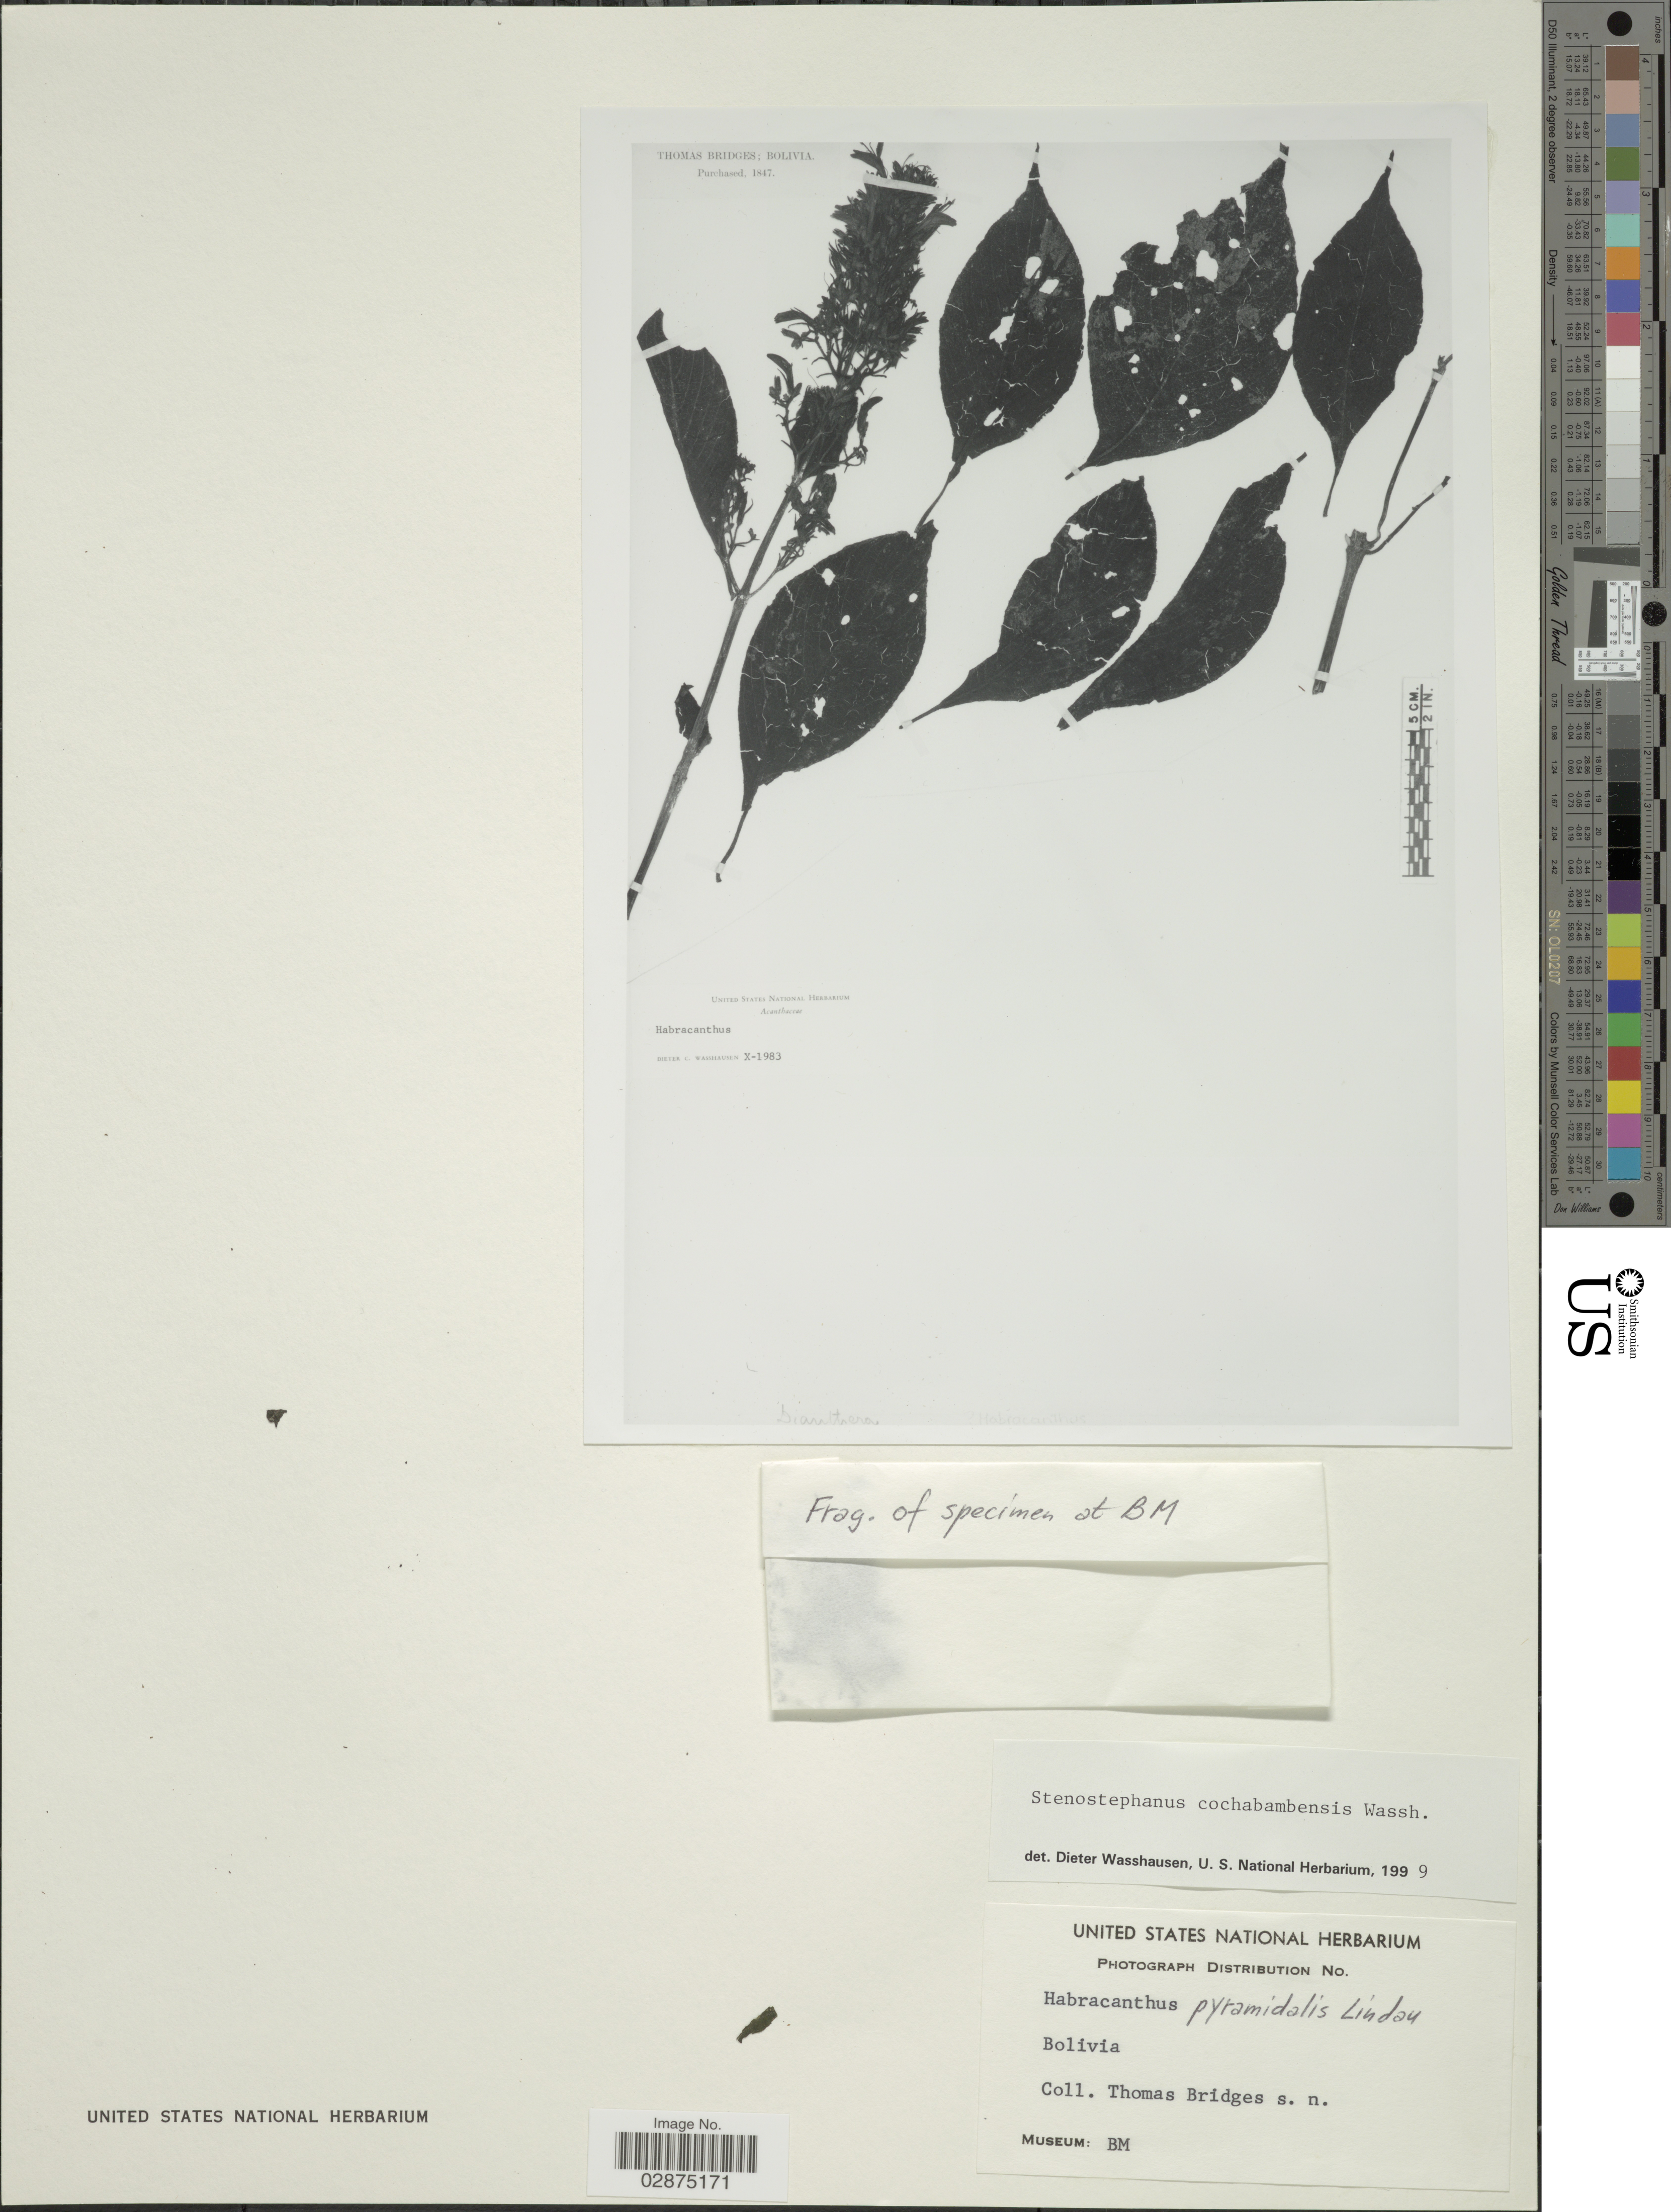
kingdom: Plantae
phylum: Tracheophyta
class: Magnoliopsida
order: Lamiales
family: Acanthaceae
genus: Stenostephanus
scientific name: Stenostephanus cochabambensis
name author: Wassh.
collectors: T. Bridges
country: Bolivia